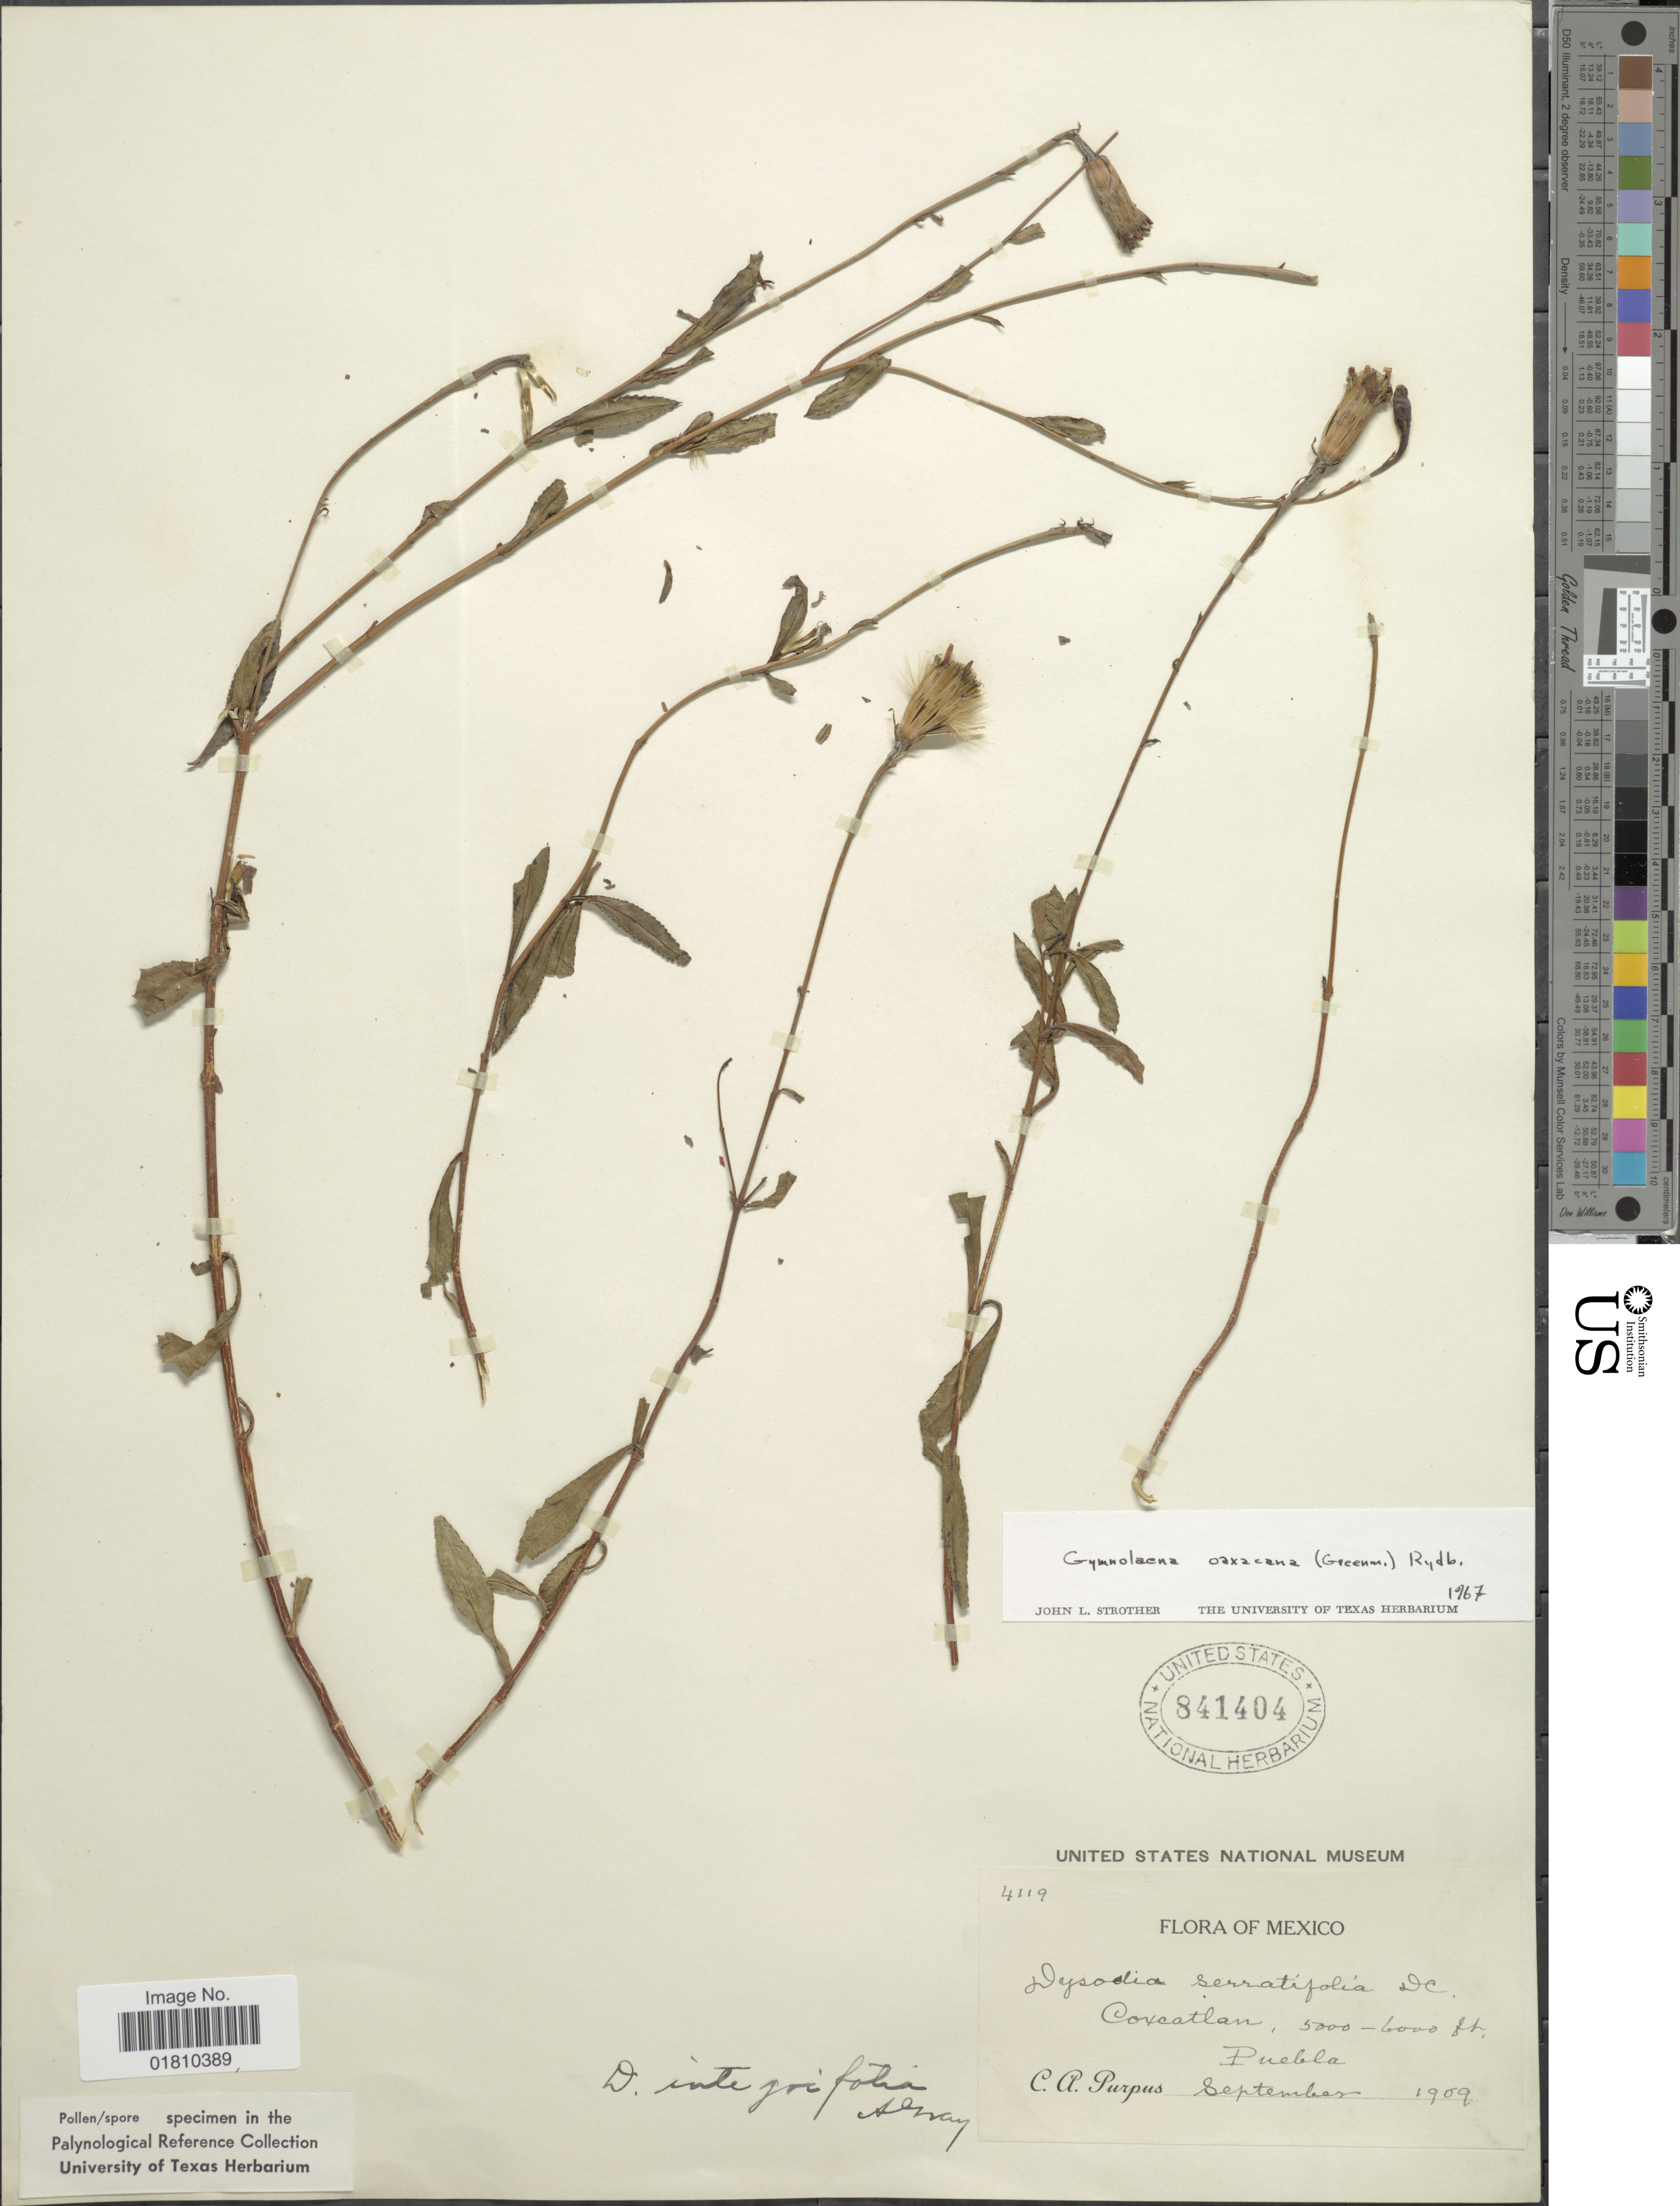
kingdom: Plantae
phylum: Tracheophyta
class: Magnoliopsida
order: Asterales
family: Asteraceae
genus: Gymnolaena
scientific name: Gymnolaena oaxacana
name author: (Greenm.) Rydb.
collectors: C. A. Purpus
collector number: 4119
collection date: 1909-09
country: Mexico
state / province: Puebla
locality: Coxcatlan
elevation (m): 1524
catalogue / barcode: US 841404